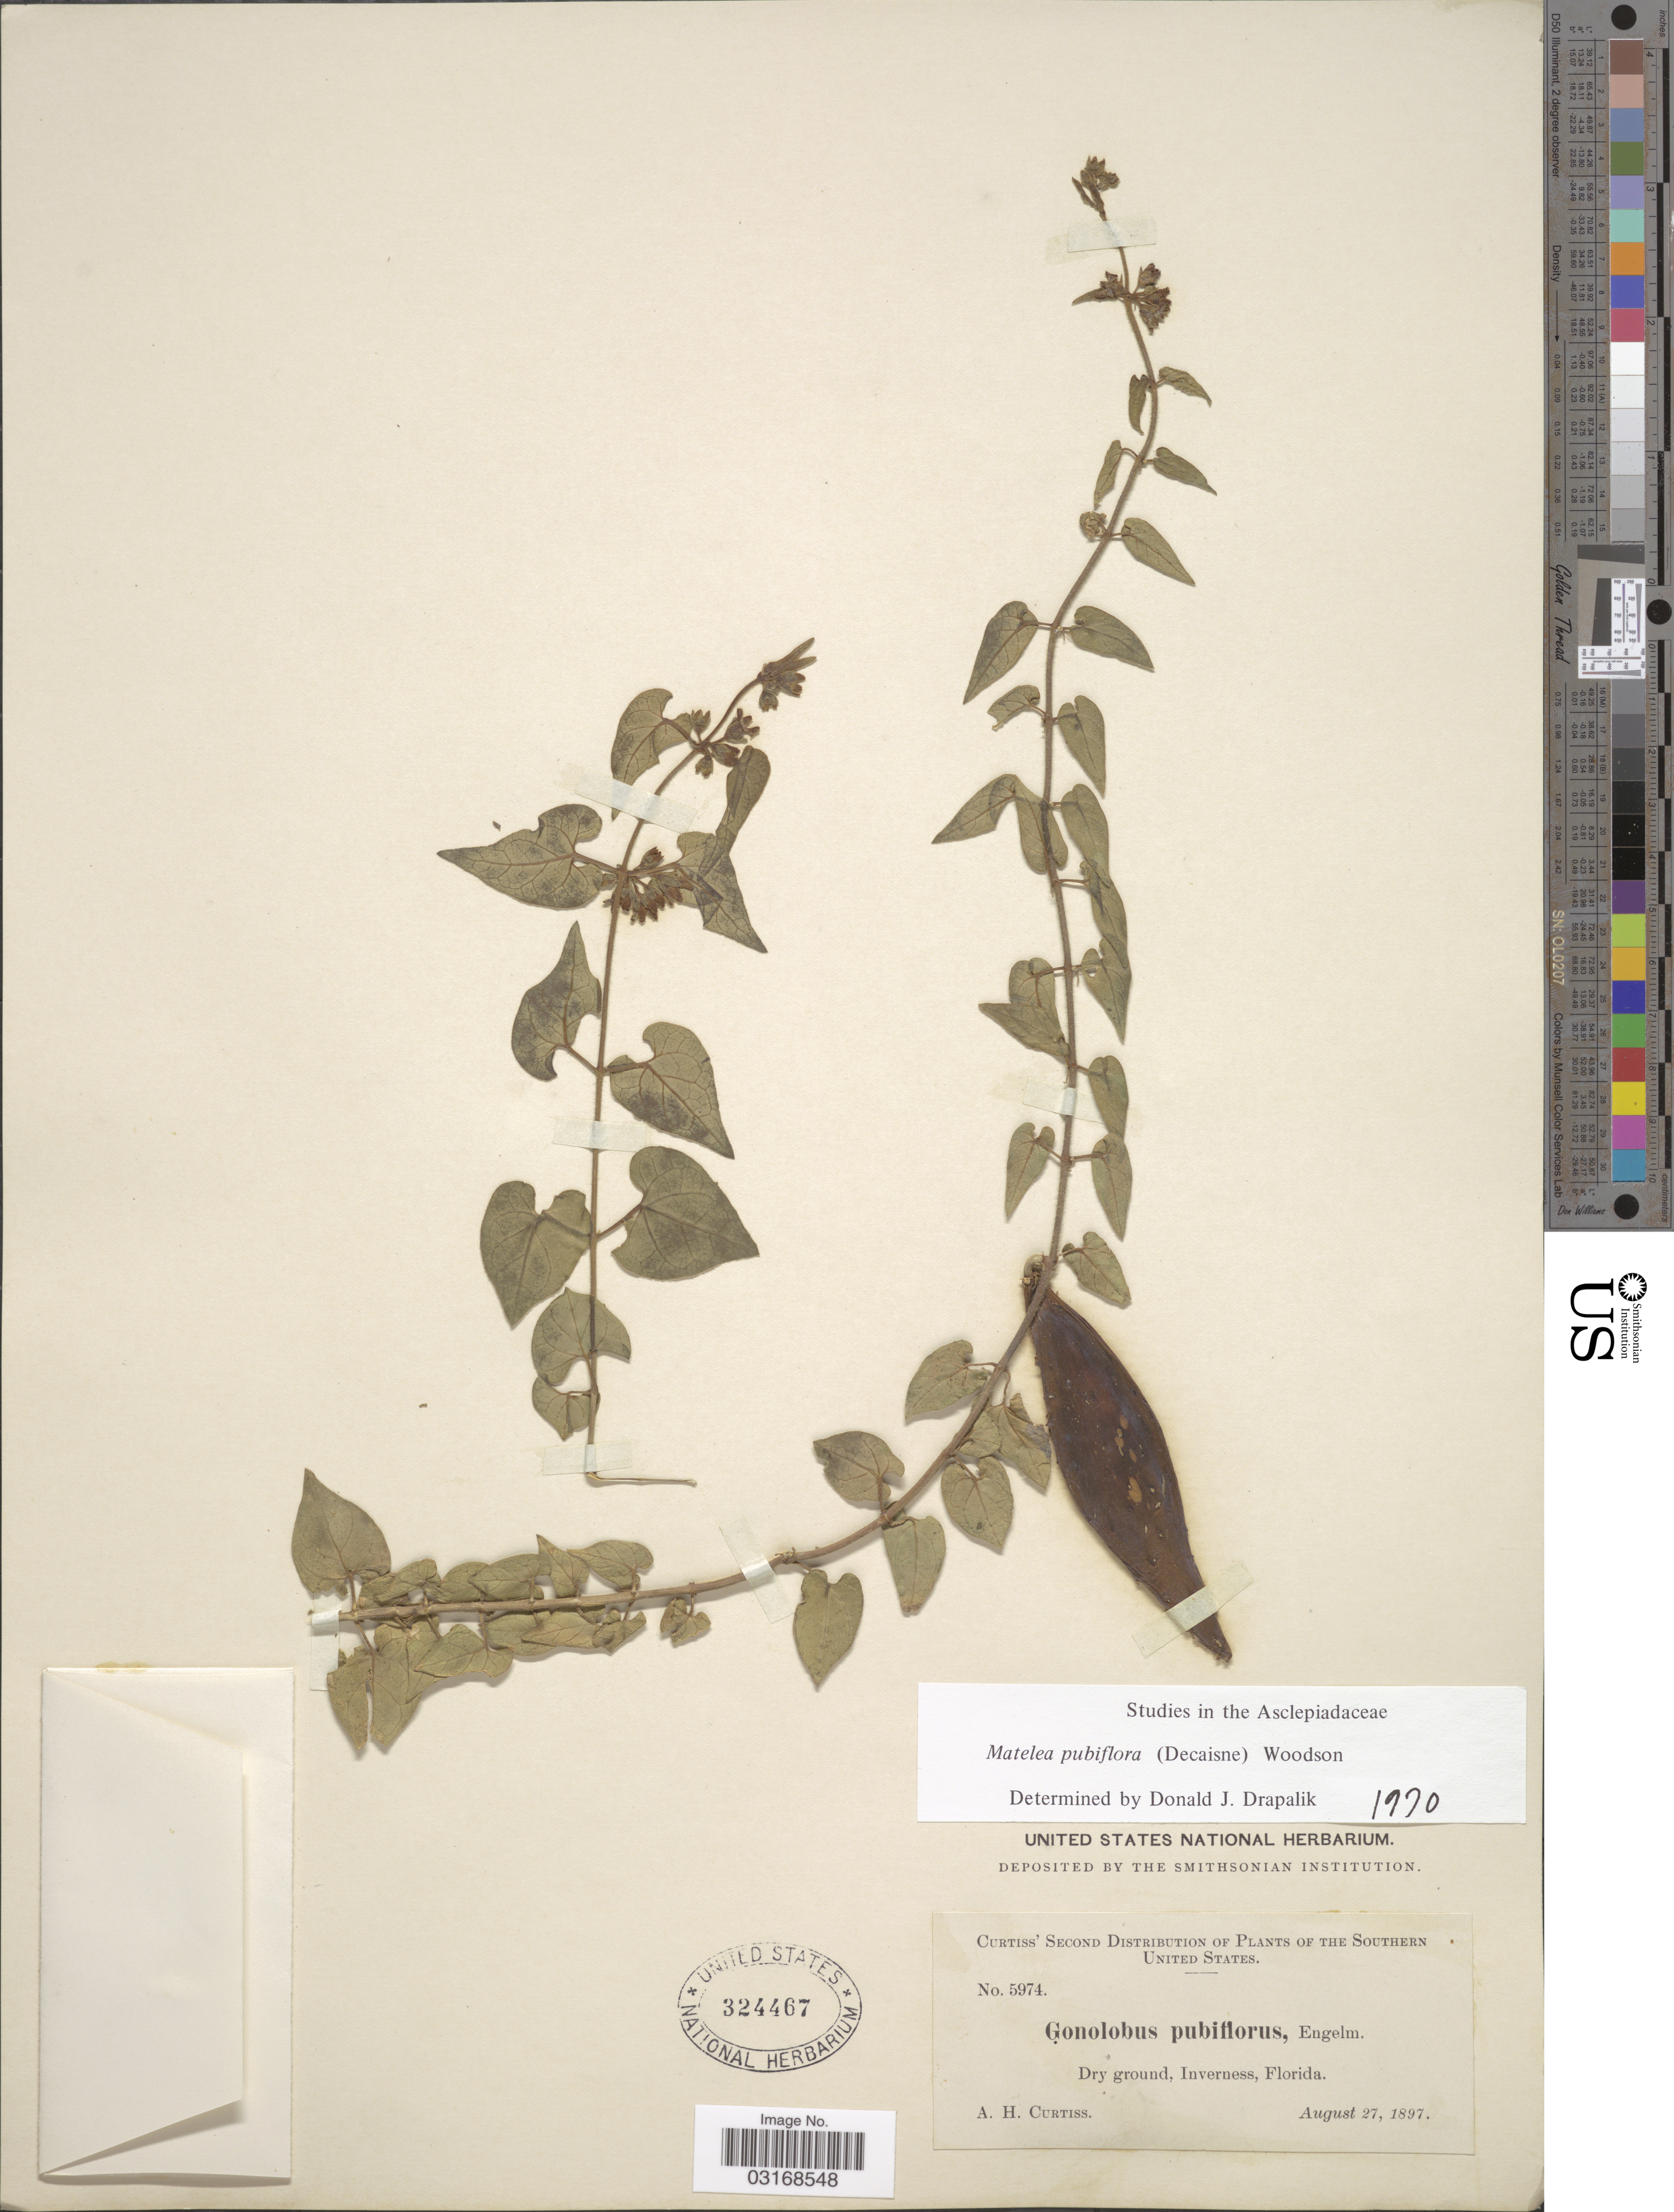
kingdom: Plantae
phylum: Tracheophyta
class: Magnoliopsida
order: Gentianales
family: Apocynaceae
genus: Matelea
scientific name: Matelea pubiflora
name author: (Decne.) Woodson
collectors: A. H. Curtiss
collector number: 5974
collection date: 1897-08-27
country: United States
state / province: Florida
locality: Southern United States. Inverness.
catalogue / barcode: US 324467